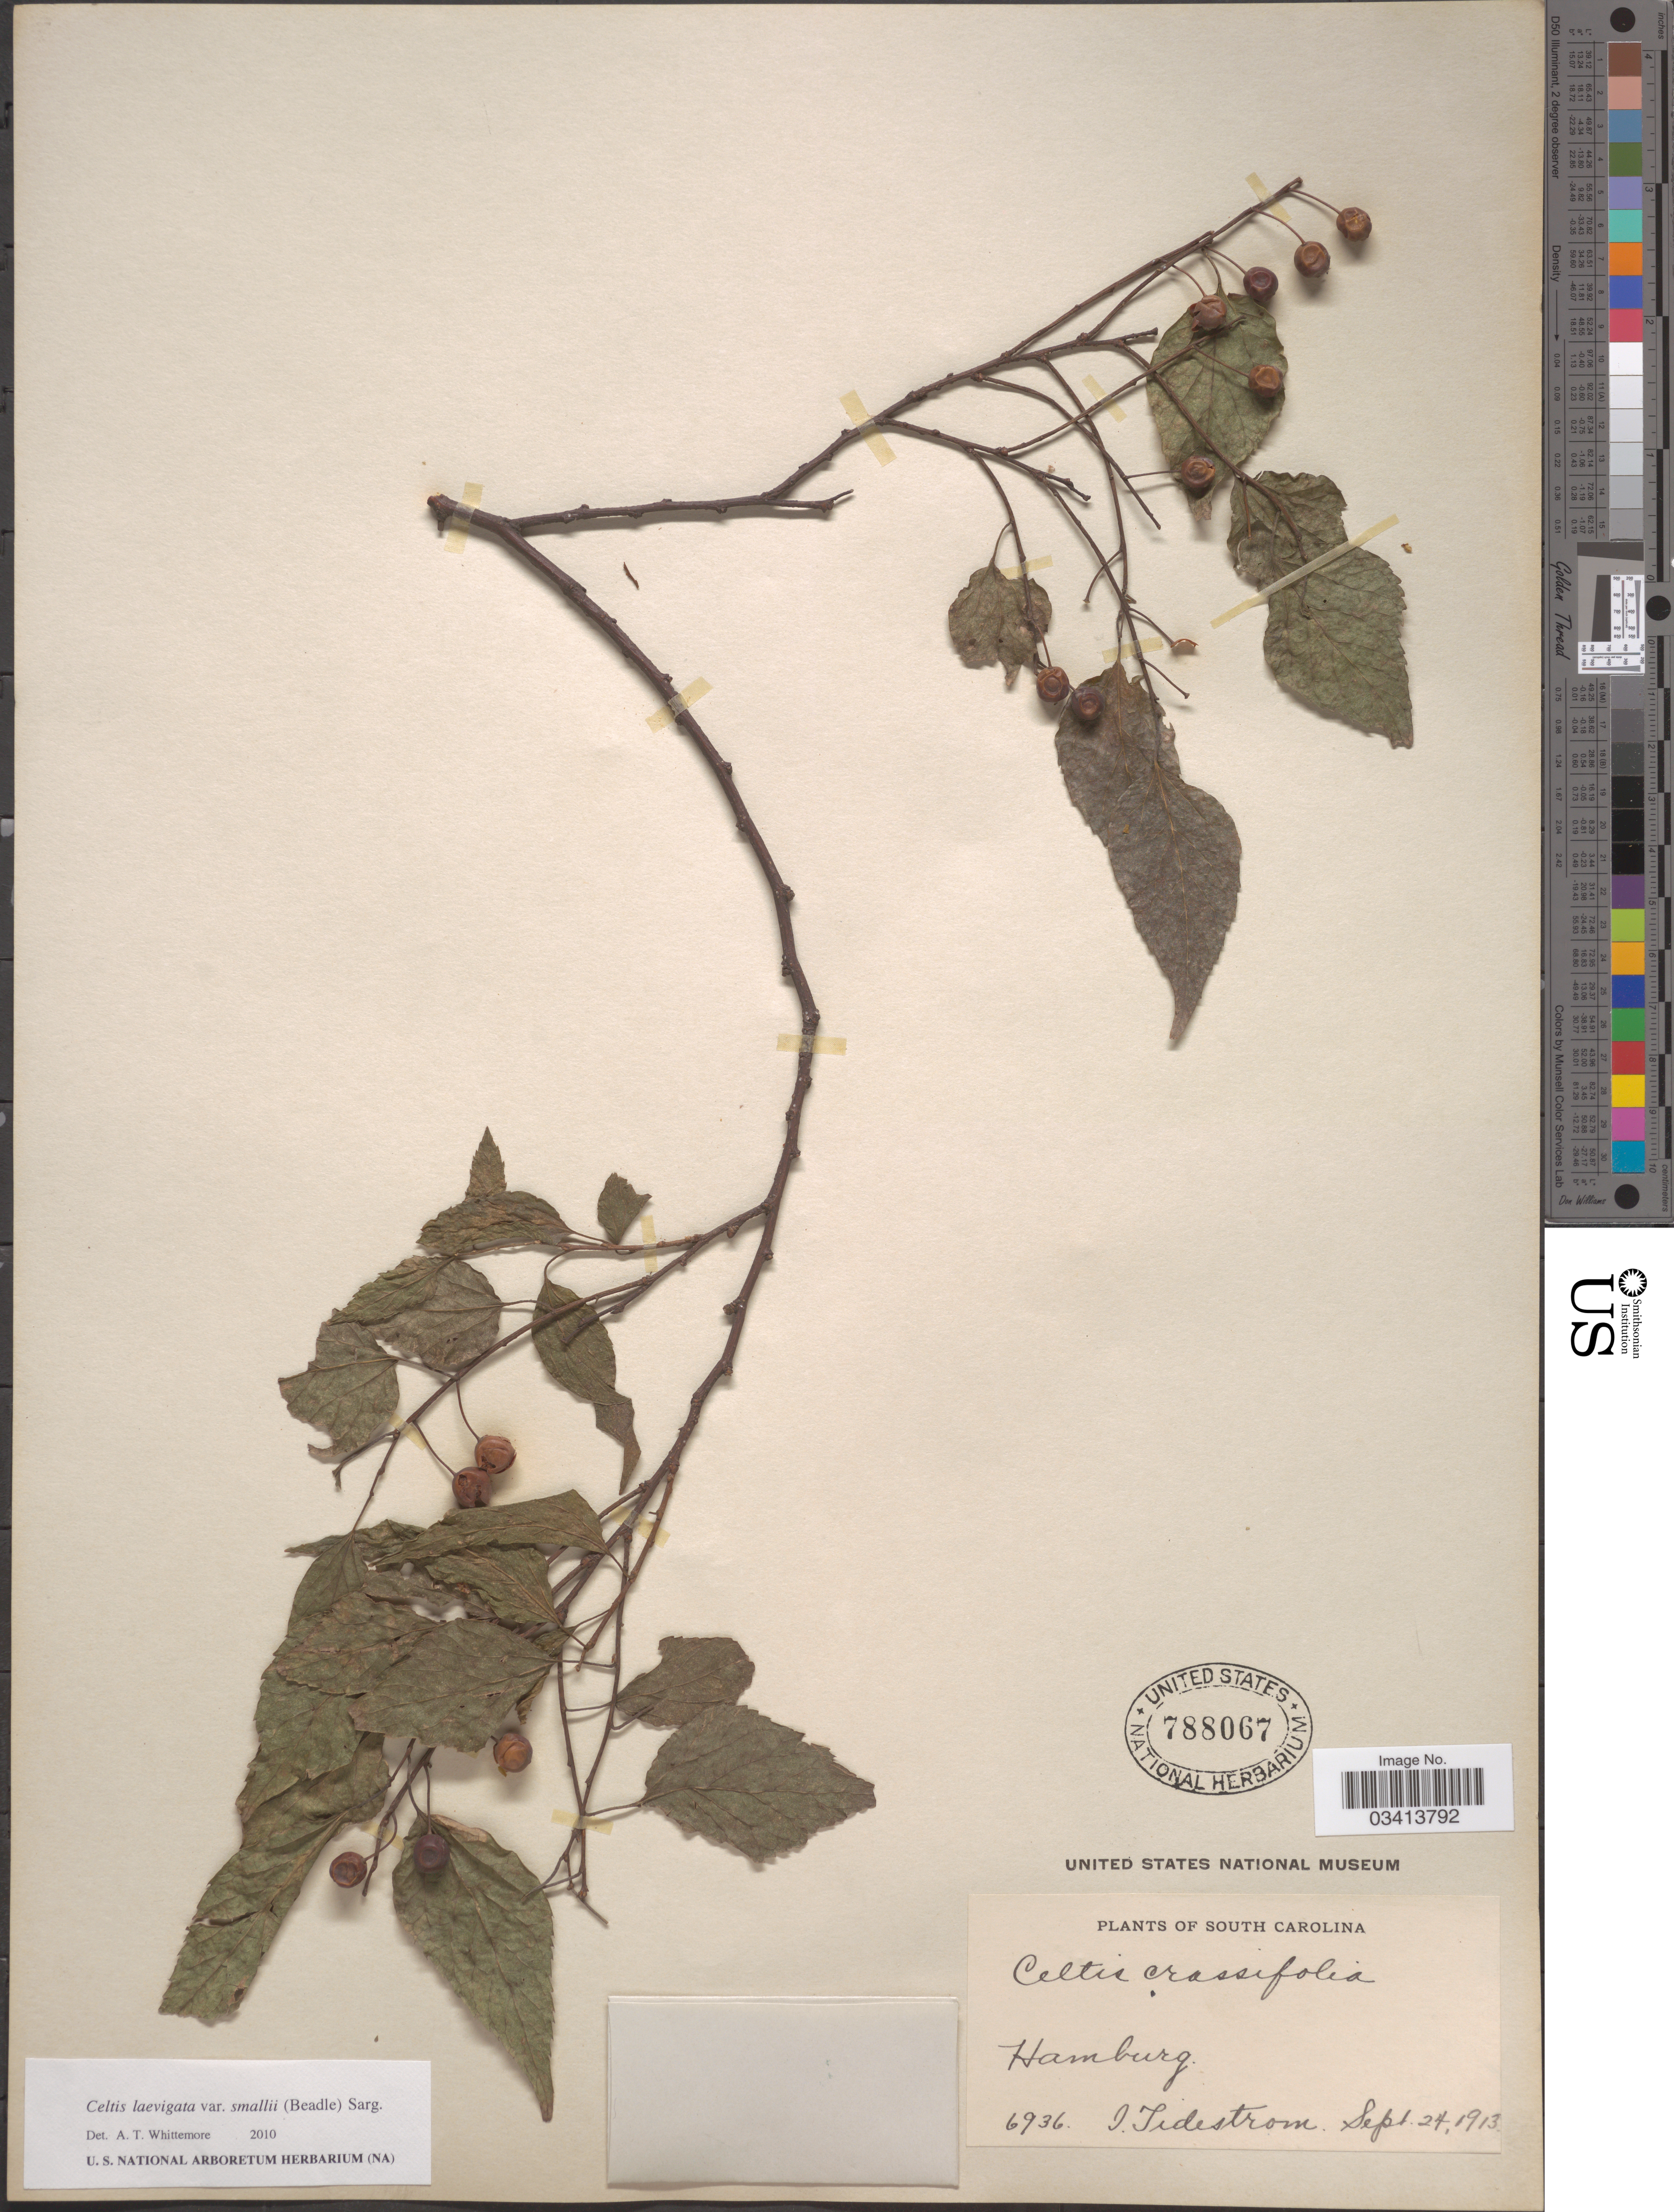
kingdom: Plantae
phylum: Tracheophyta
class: Magnoliopsida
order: Rosales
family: Cannabaceae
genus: Celtis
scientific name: Celtis laevigata var. smallii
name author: (Beadle) Sarg.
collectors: I. F. Tidestrom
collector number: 6936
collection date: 1913-09-24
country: United States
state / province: South Carolina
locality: Hamburg.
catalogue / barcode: US 788067